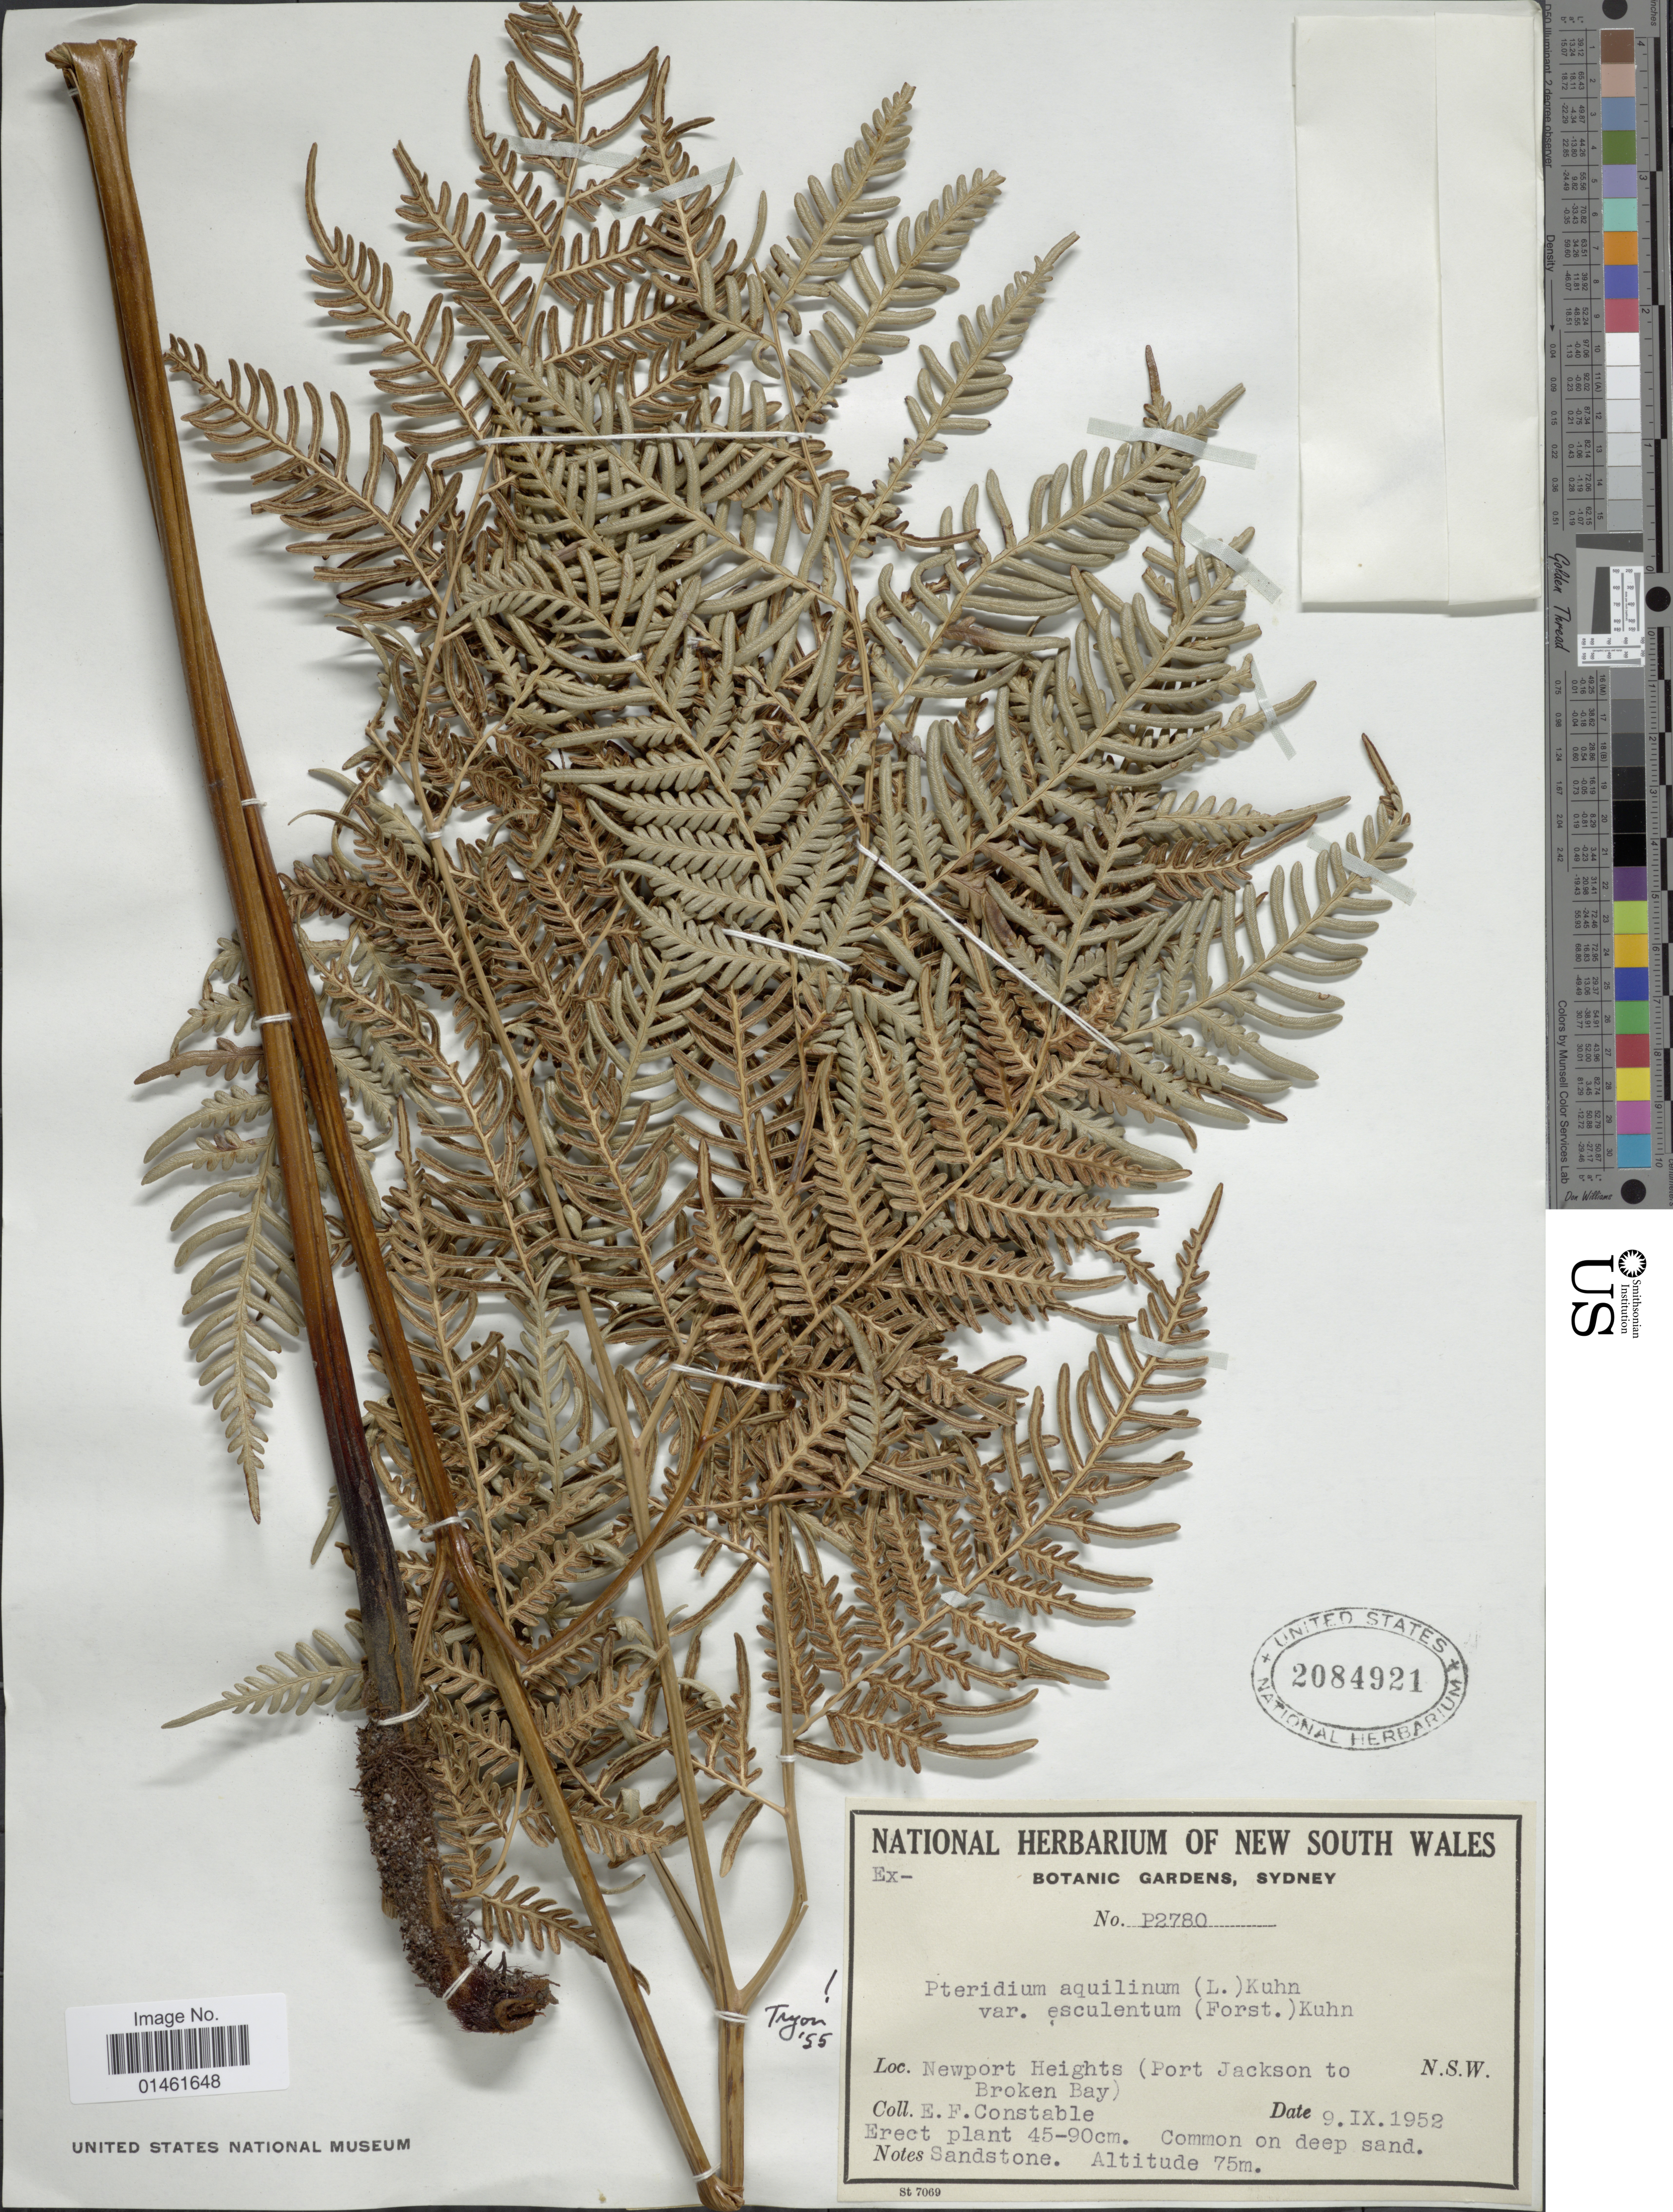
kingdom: Plantae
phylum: Tracheophyta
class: Polypodiopsida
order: Polypodiales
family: Dennstaedtiaceae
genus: Pteridium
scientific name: Pteridium esculentum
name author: (G. Forst.) Cockayne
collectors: E. F. Constable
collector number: P2780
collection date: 1952-09-09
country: Australia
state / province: New South Wales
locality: Newport Heights(Port Jackson to Broken Bay), N.S.W.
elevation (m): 75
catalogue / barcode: US 2084921